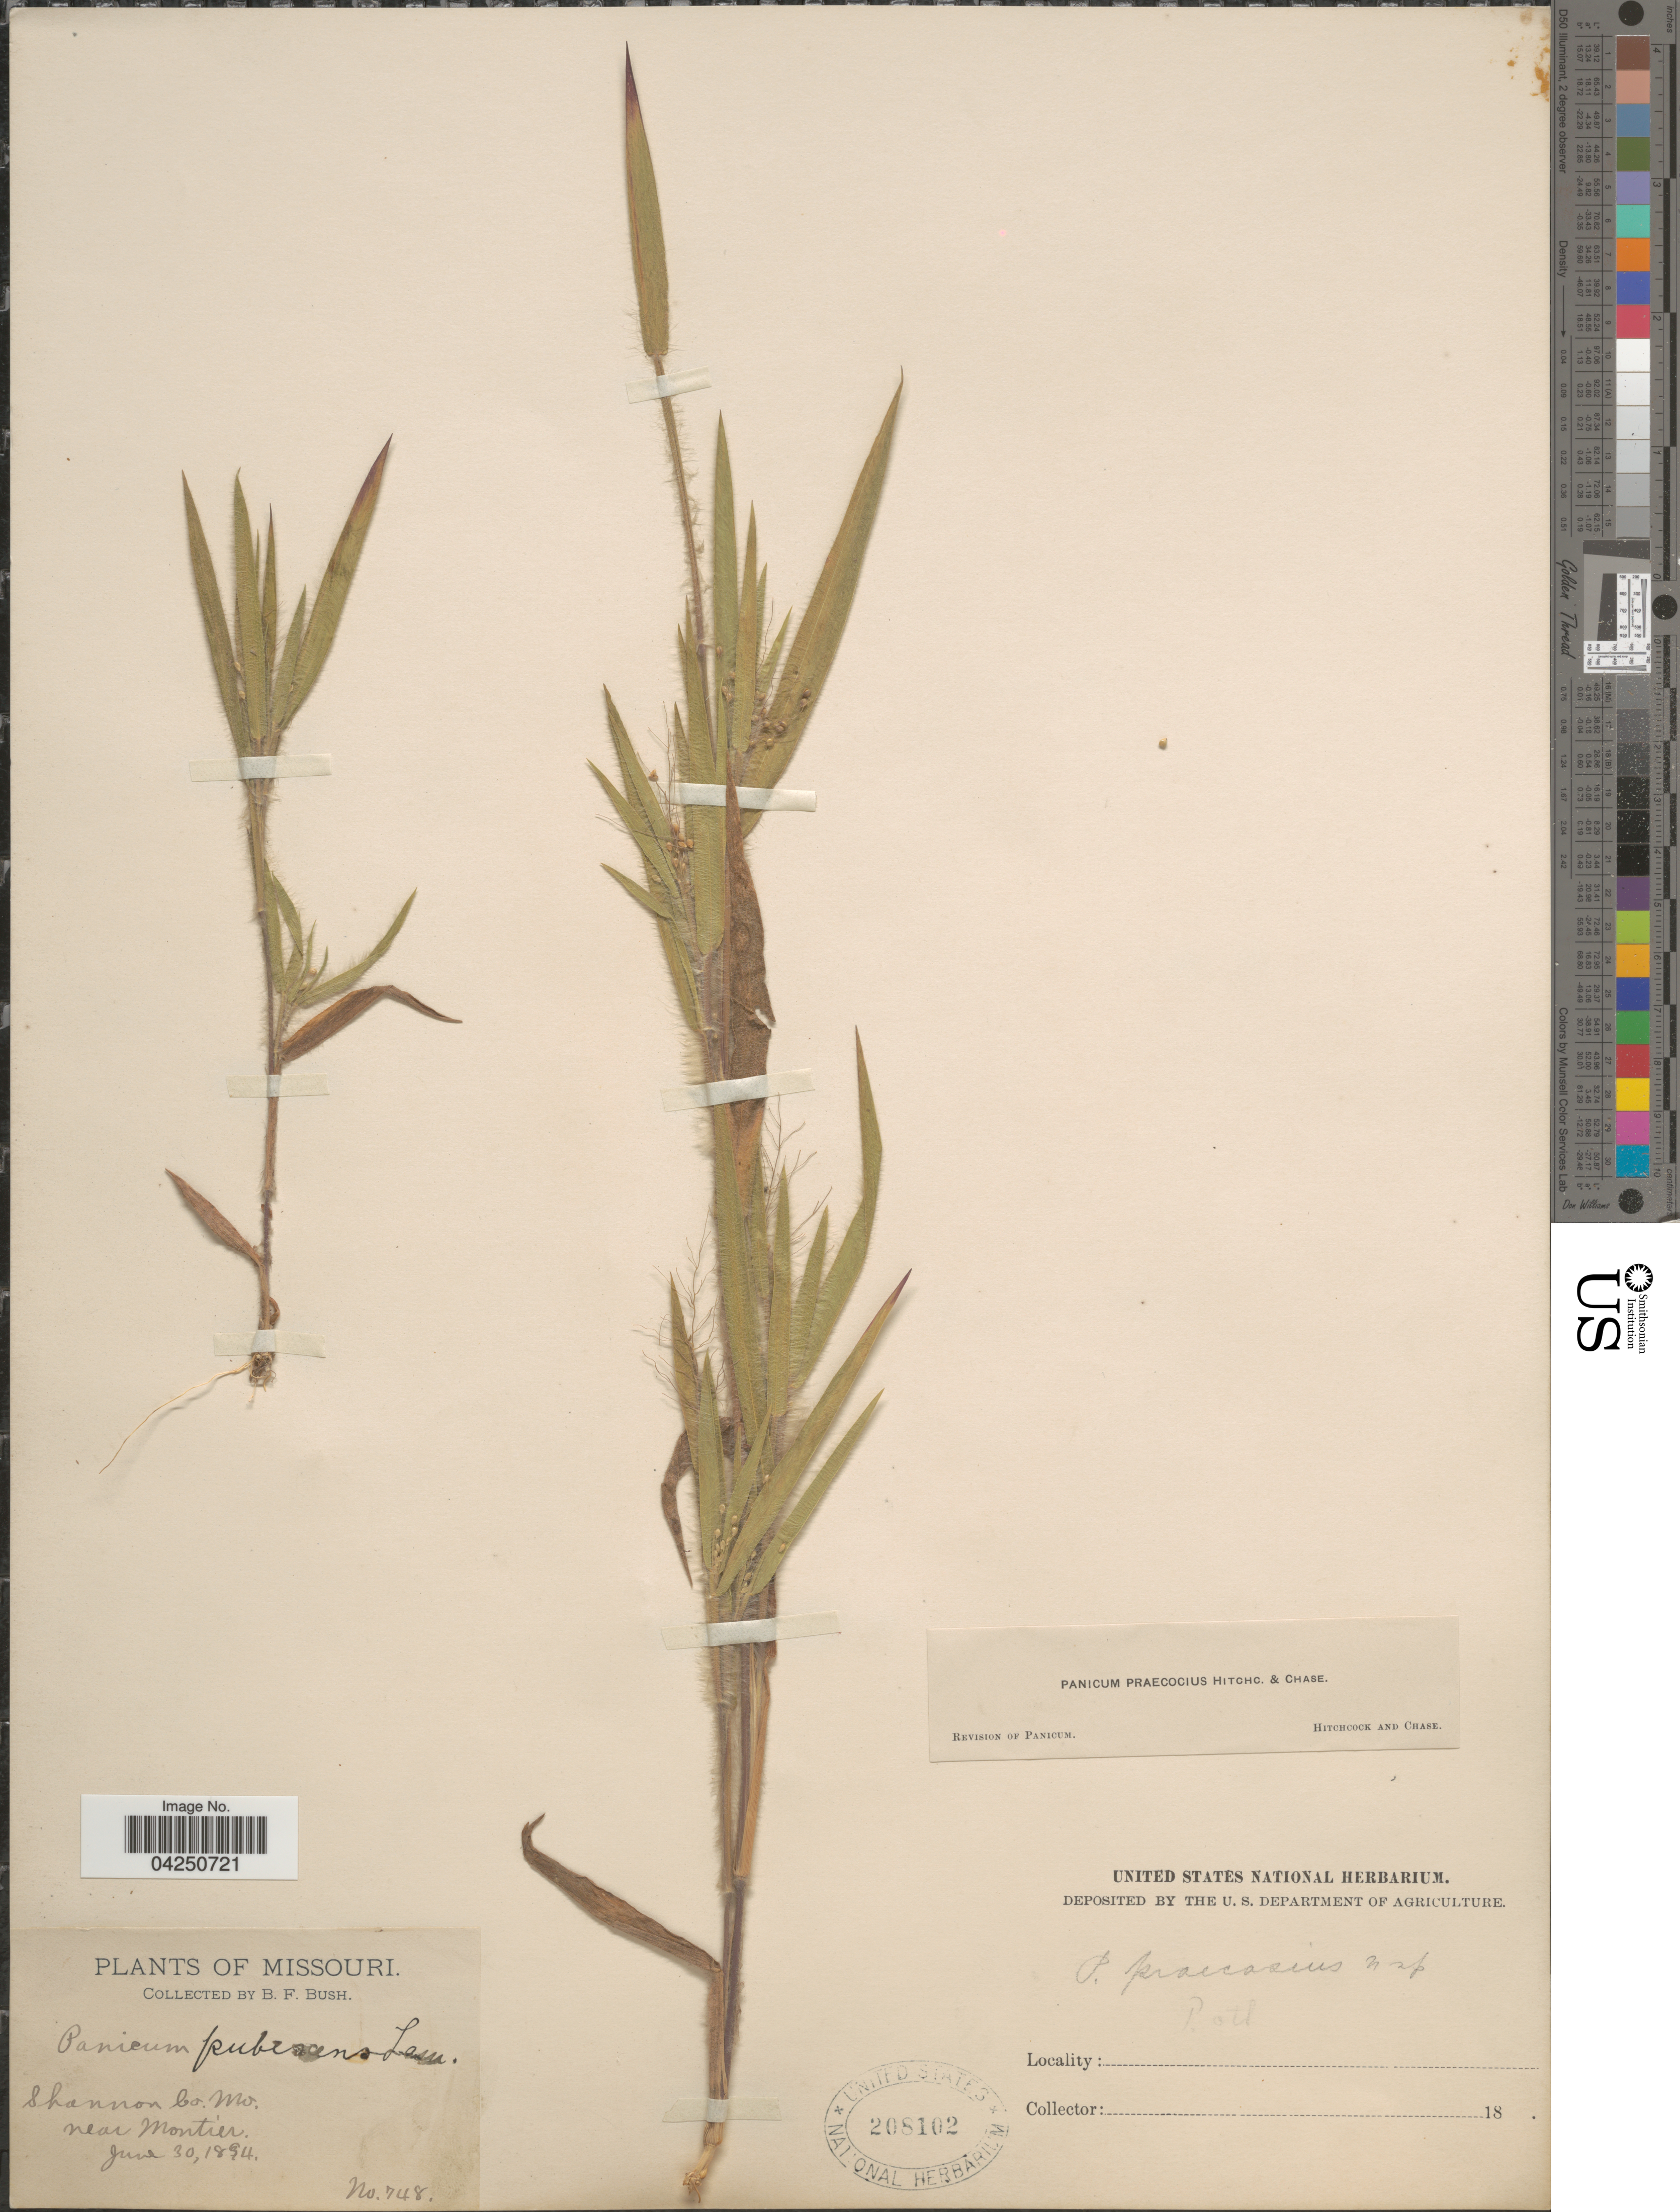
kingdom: Plantae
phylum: Tracheophyta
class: Liliopsida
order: Poales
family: Poaceae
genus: Dichanthelium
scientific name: Dichanthelium acuminatum var. acuminatum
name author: (Sw.) Gould & C.A. Clark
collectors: B. F. Bush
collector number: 7118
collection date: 1894-06-30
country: United States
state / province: Missouri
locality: Shannon Co. Near Montier.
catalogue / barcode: US 208102